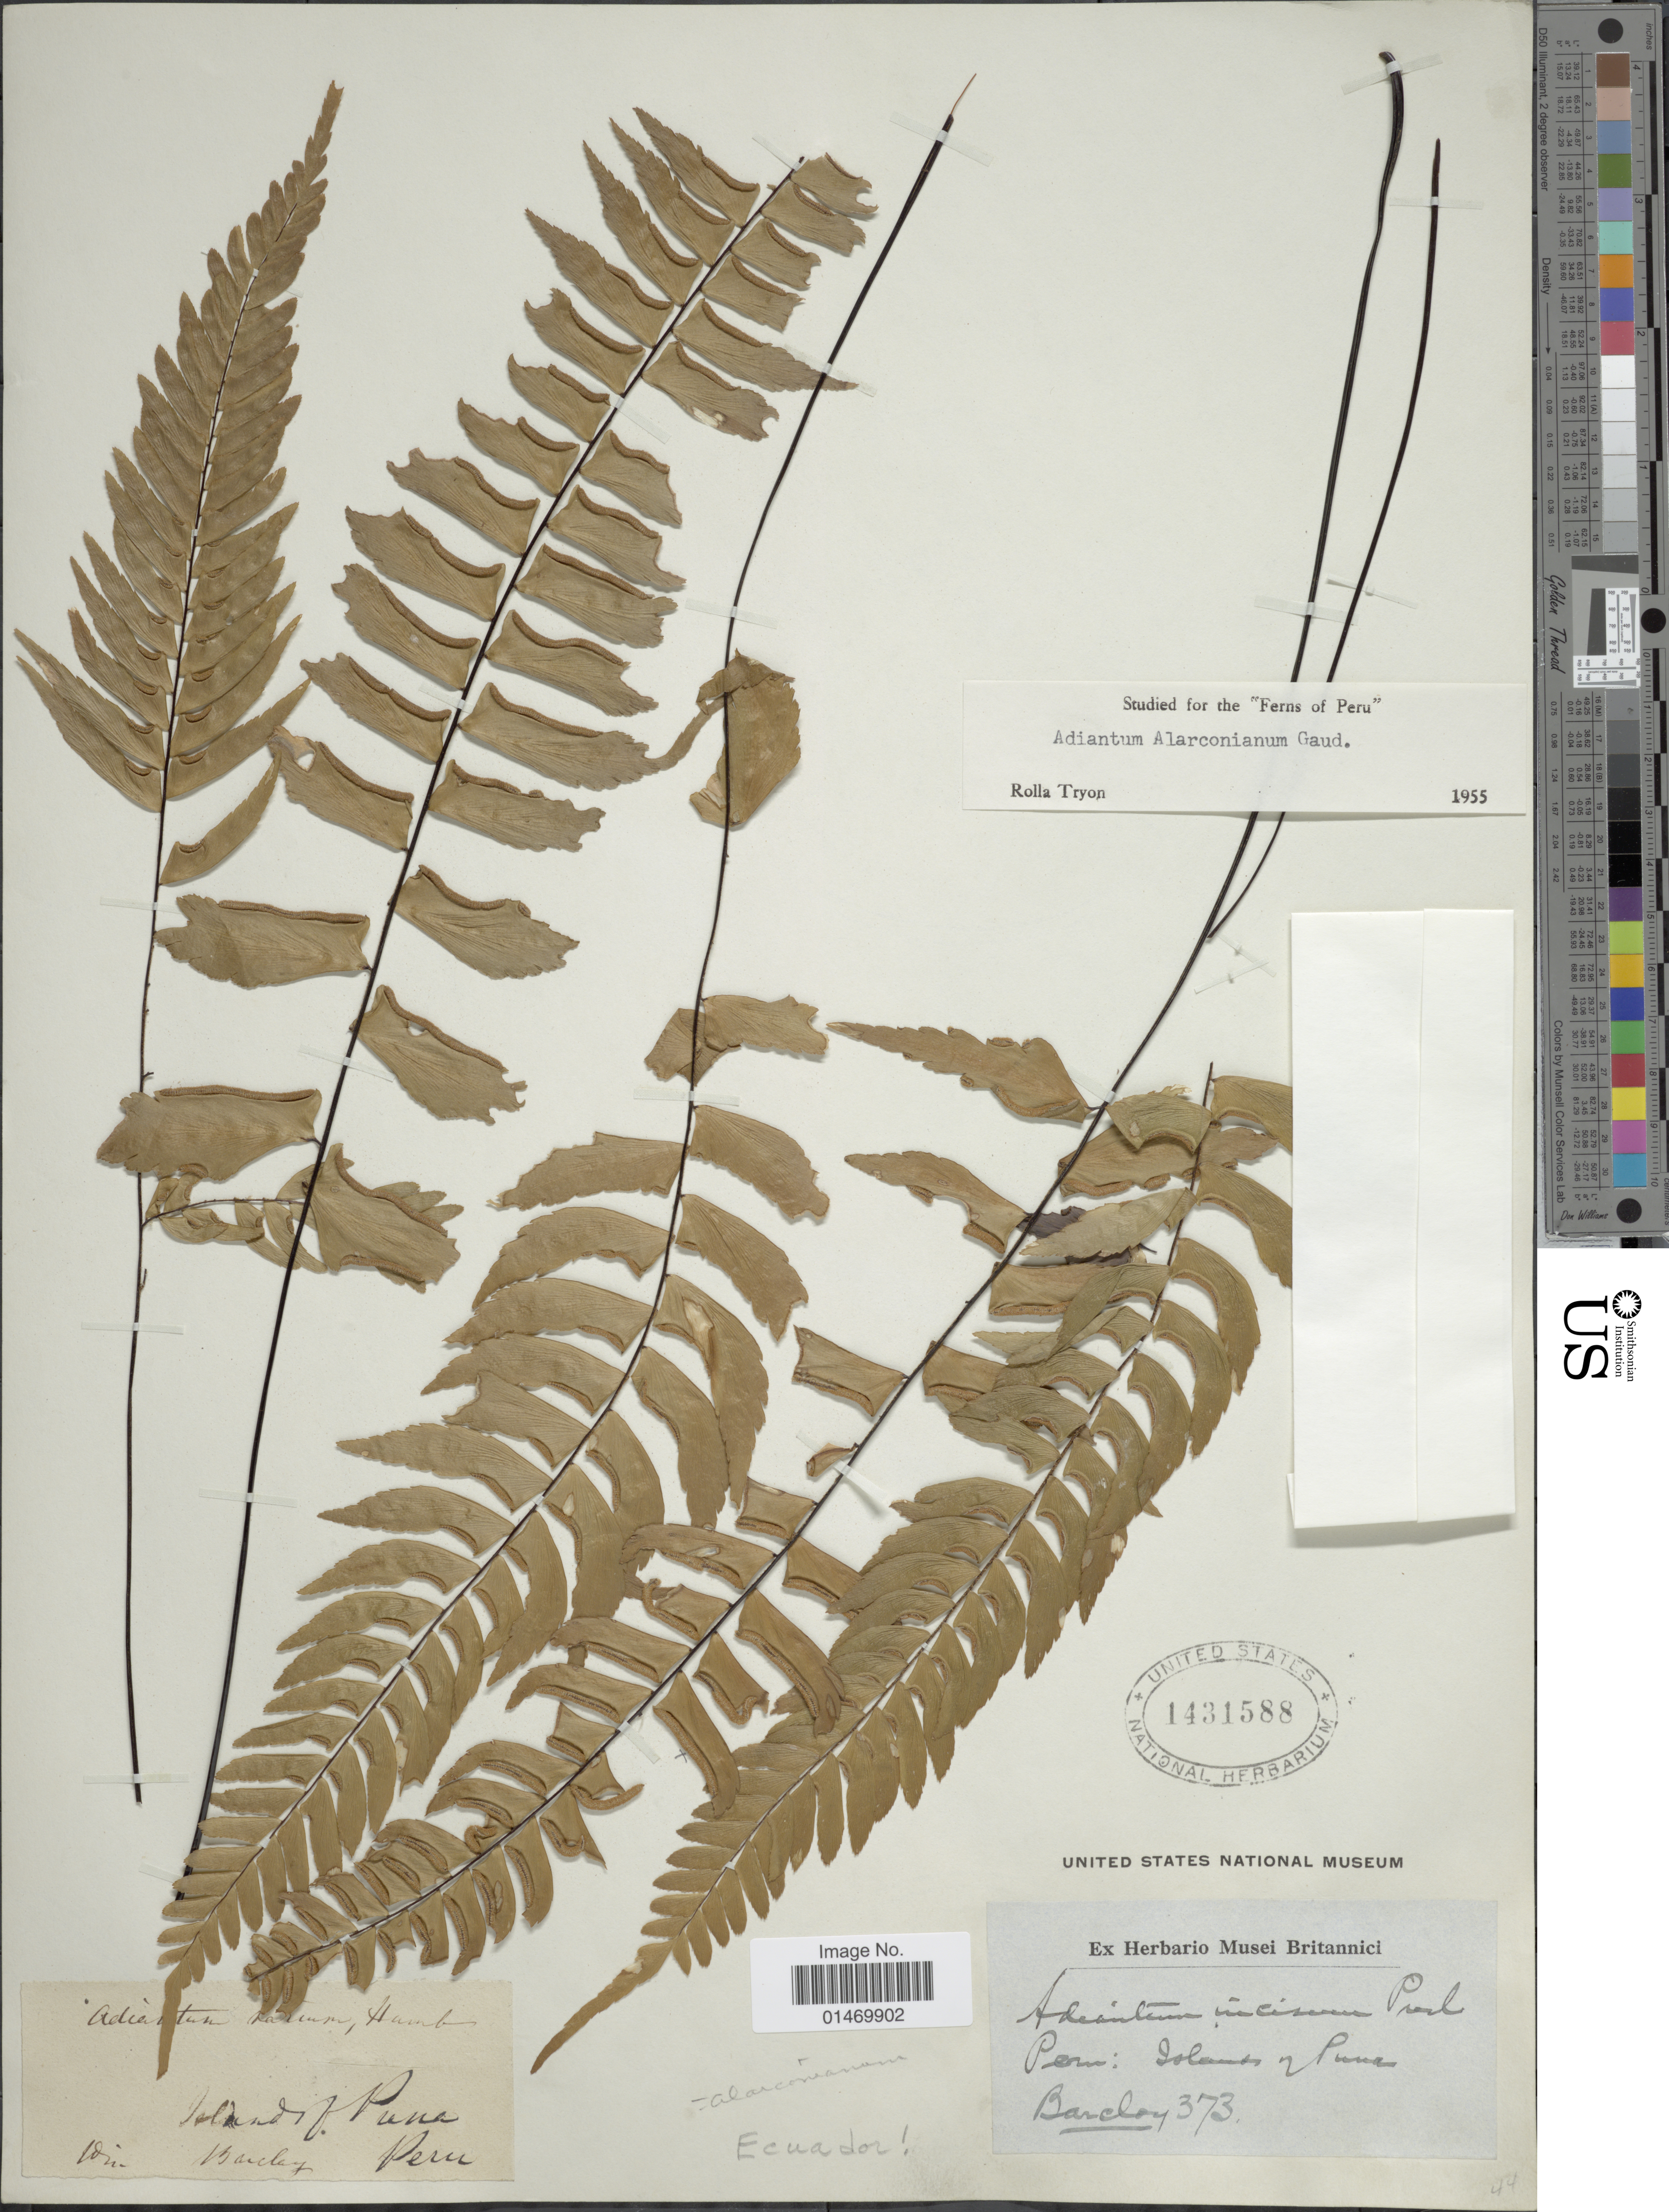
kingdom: Plantae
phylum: Tracheophyta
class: Polypodiopsida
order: Polypodiales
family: Pteridaceae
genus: Adiantum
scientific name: Adiantum alarconianum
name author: Gaudich.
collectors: -- Barclay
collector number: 373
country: Ecuador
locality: Peru, Island of Puna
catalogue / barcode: US 1431588